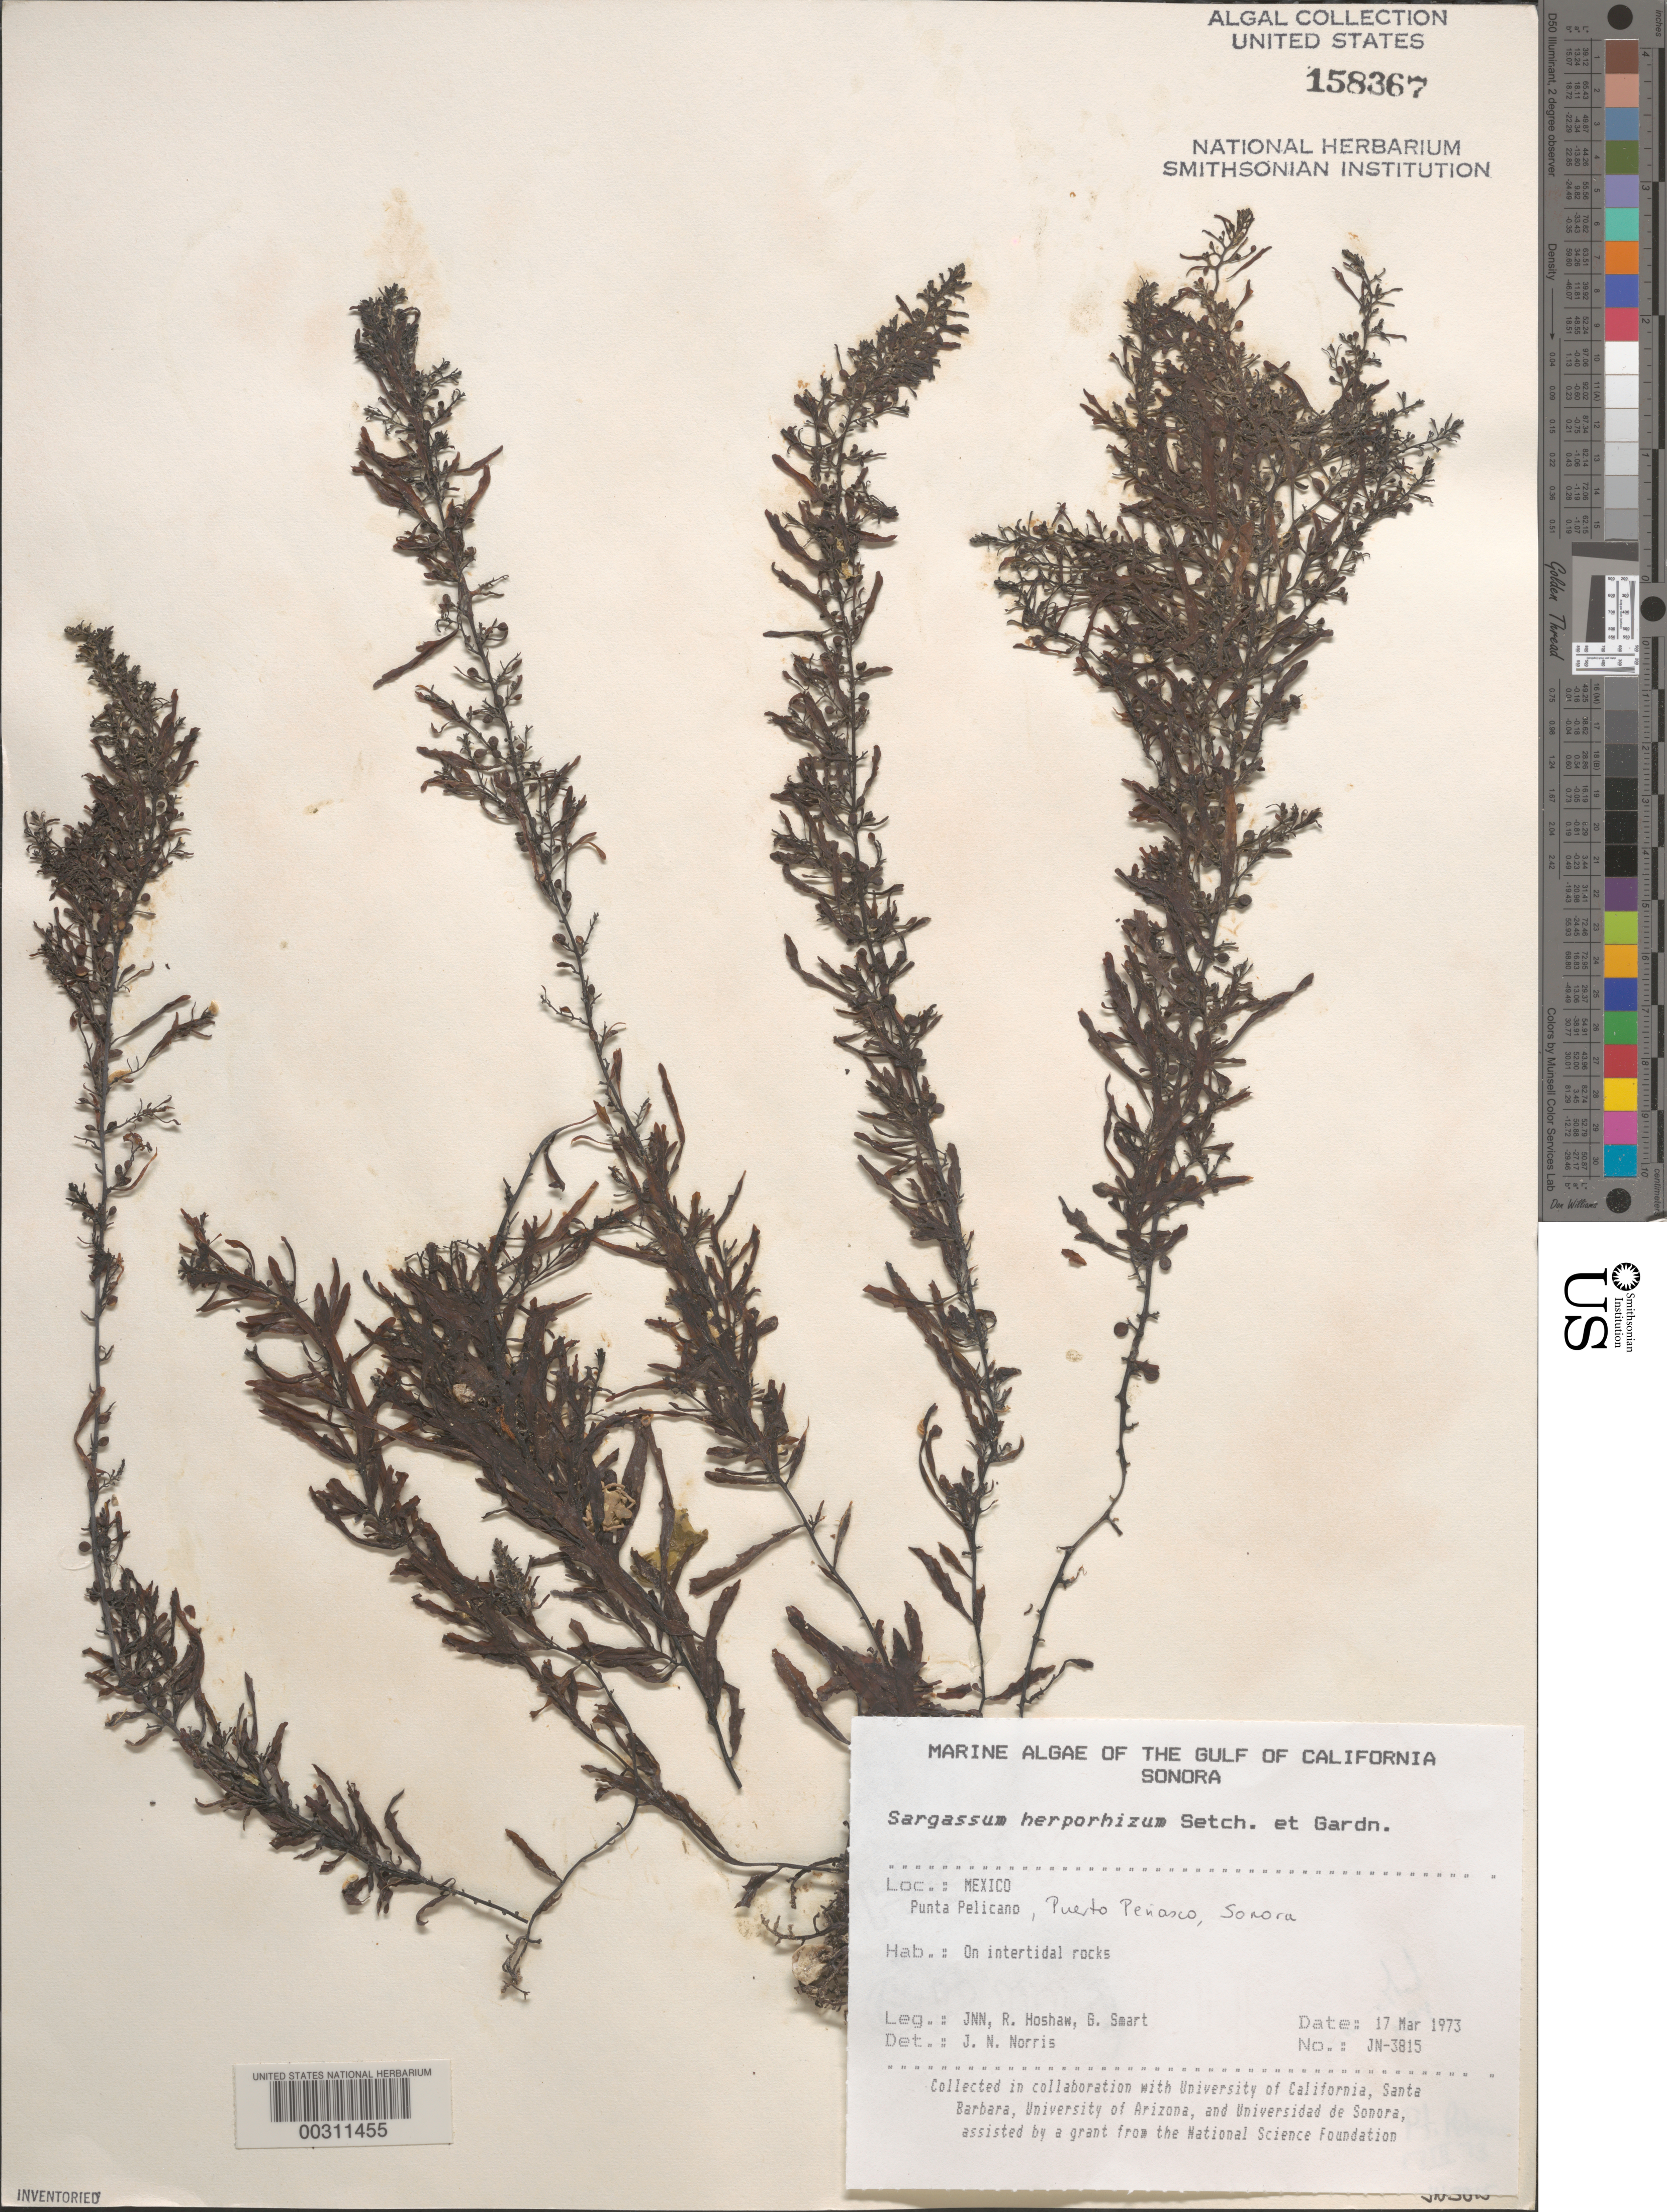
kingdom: Chromista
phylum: Ochrophyta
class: Phaeophyceae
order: Fucales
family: Sargassaceae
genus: Sargassum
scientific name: Sargassum herporhizum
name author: Setch. & N.L. Gardner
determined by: Norris, James N.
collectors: J. N. Norris, R. Hoshaw & G. Smart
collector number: JN-3815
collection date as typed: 17 Mar 1973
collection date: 1973-03-17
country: Mexico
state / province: Sonora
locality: Punta Pelicano, Puerto Penasco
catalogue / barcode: US 158367